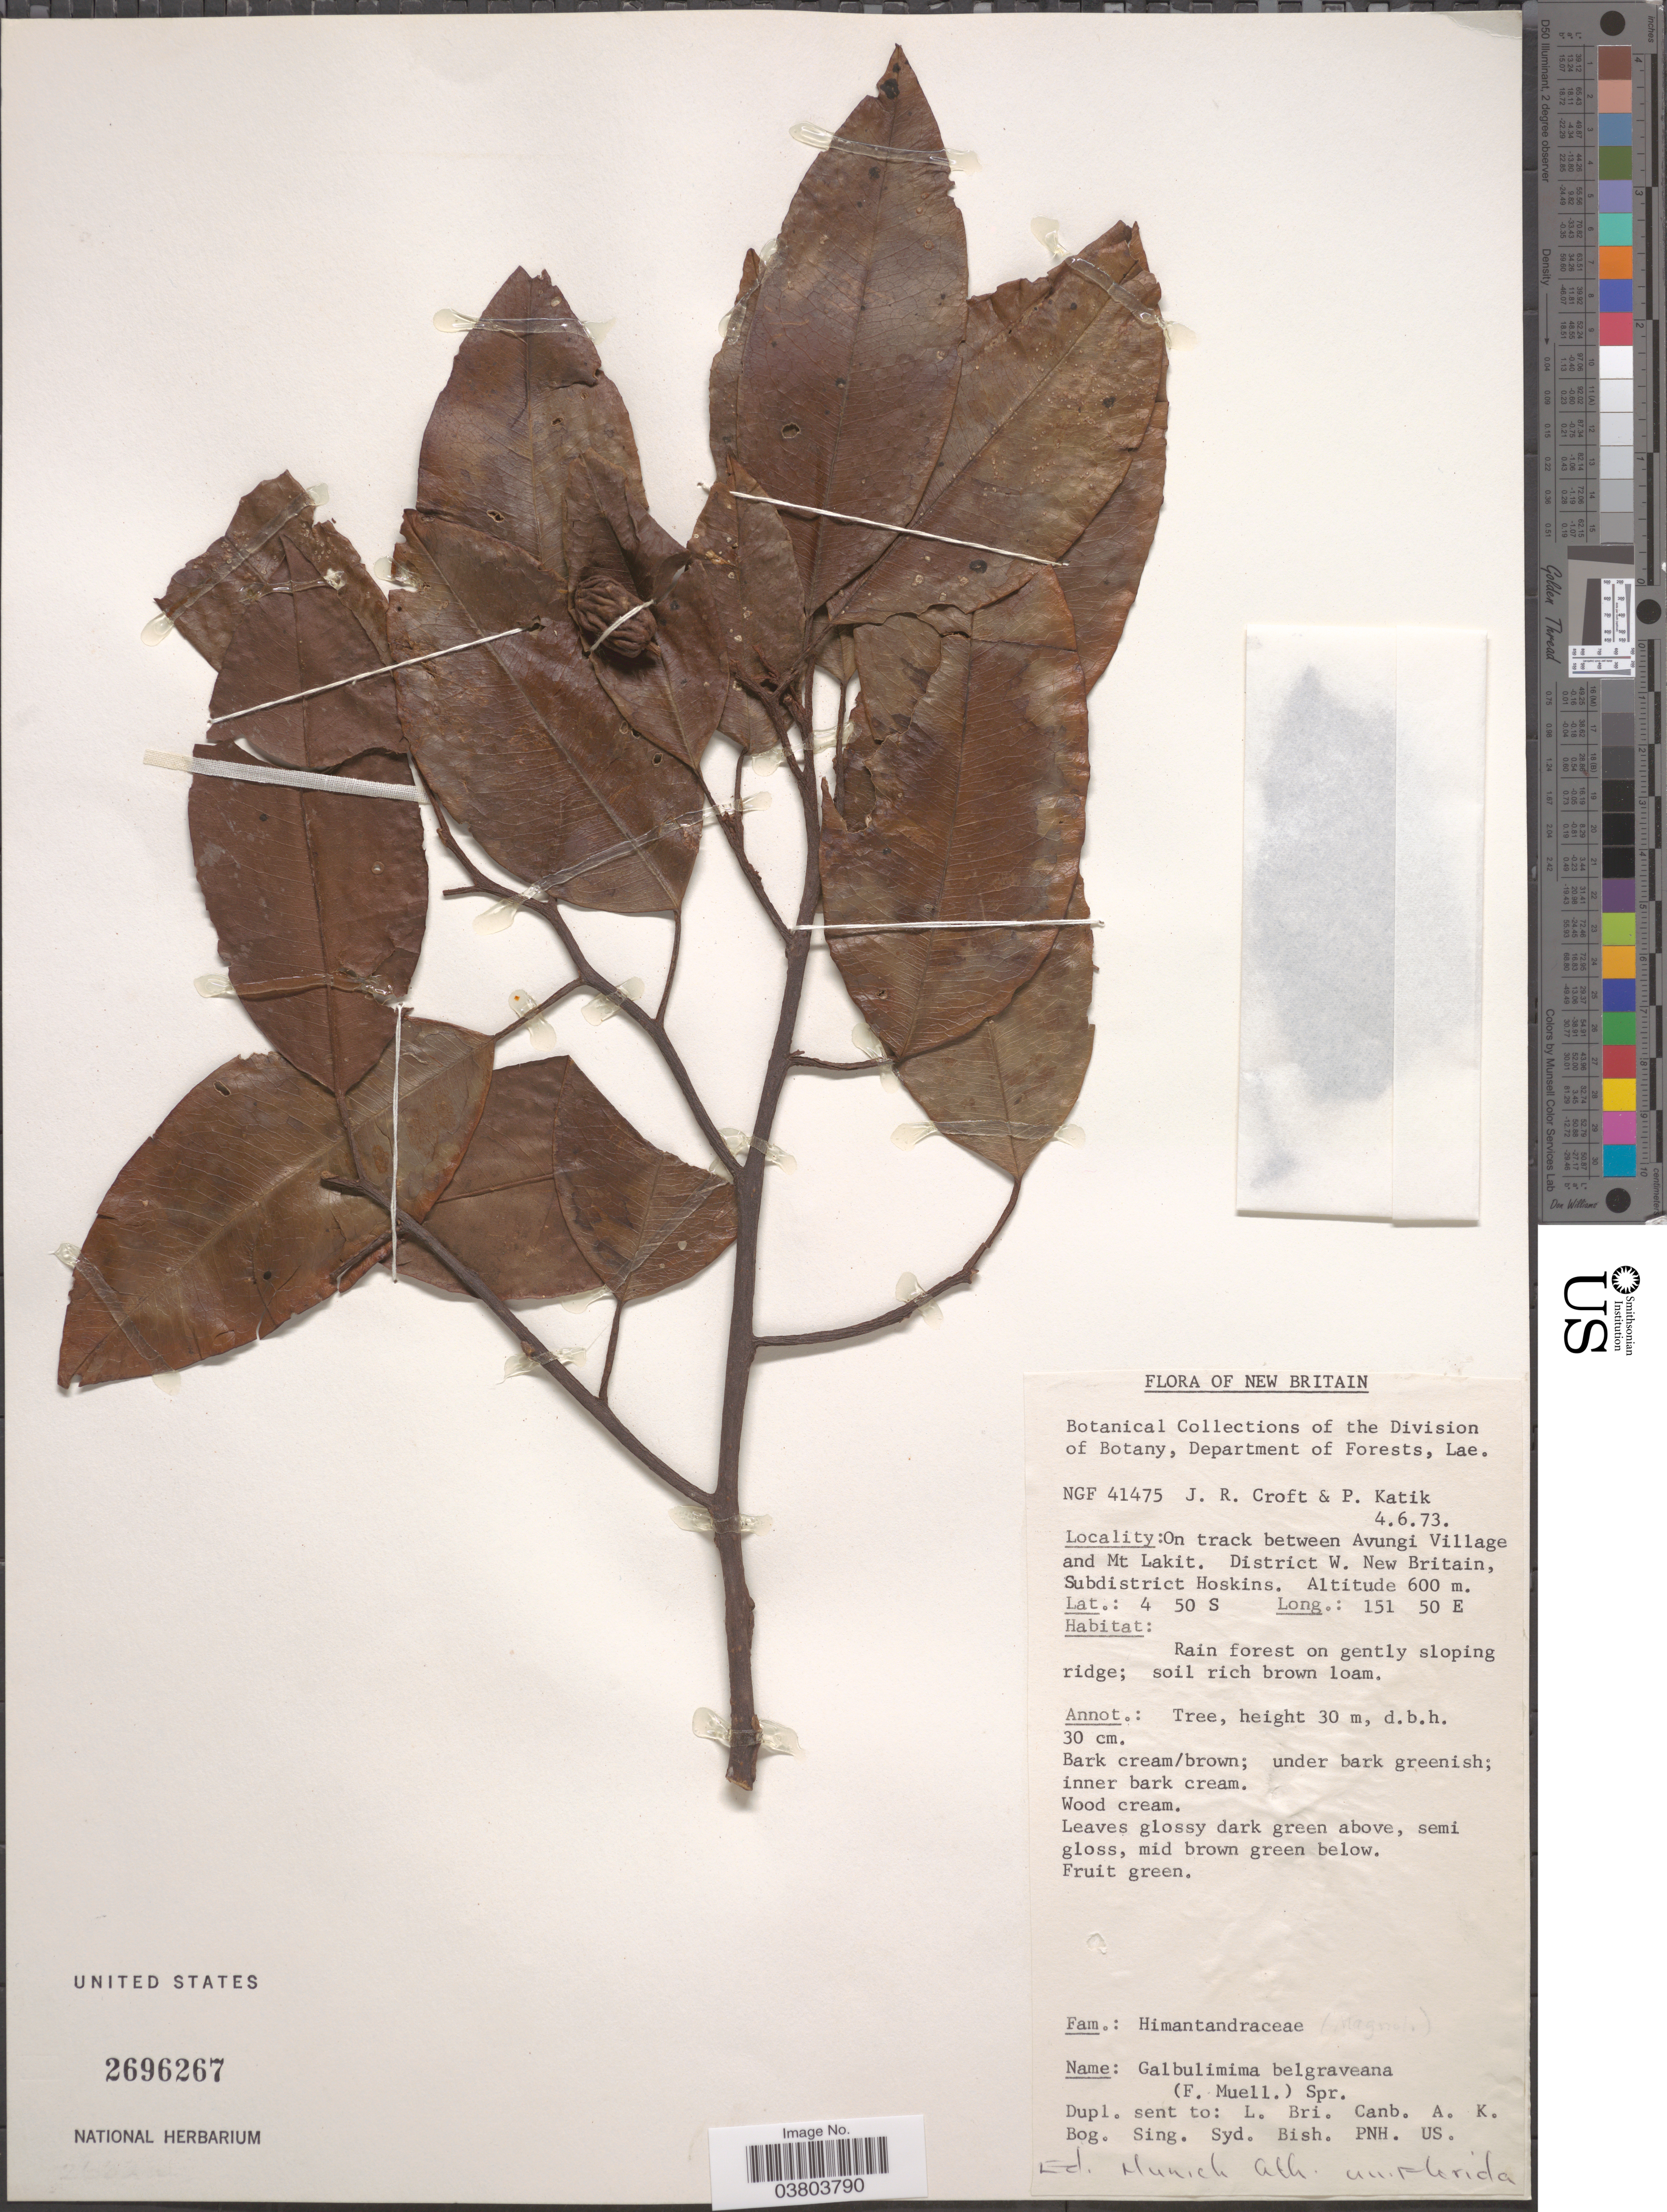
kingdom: Plantae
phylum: Tracheophyta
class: Magnoliopsida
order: Magnoliales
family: Himantandraceae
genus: Galbulimima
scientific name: Galbulimima belgraveana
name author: (F. Muell.) Sprague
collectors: J. R. Croft & P. Katik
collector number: NGF 41475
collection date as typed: Transcribed d/m/y: 4/6/73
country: Papua New Guinea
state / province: West New Britain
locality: New Britain. On track between Avungi Village and Mt Lakit. District W. New Britain, Subdistrict Hoskins.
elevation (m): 600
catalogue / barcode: US 2696267